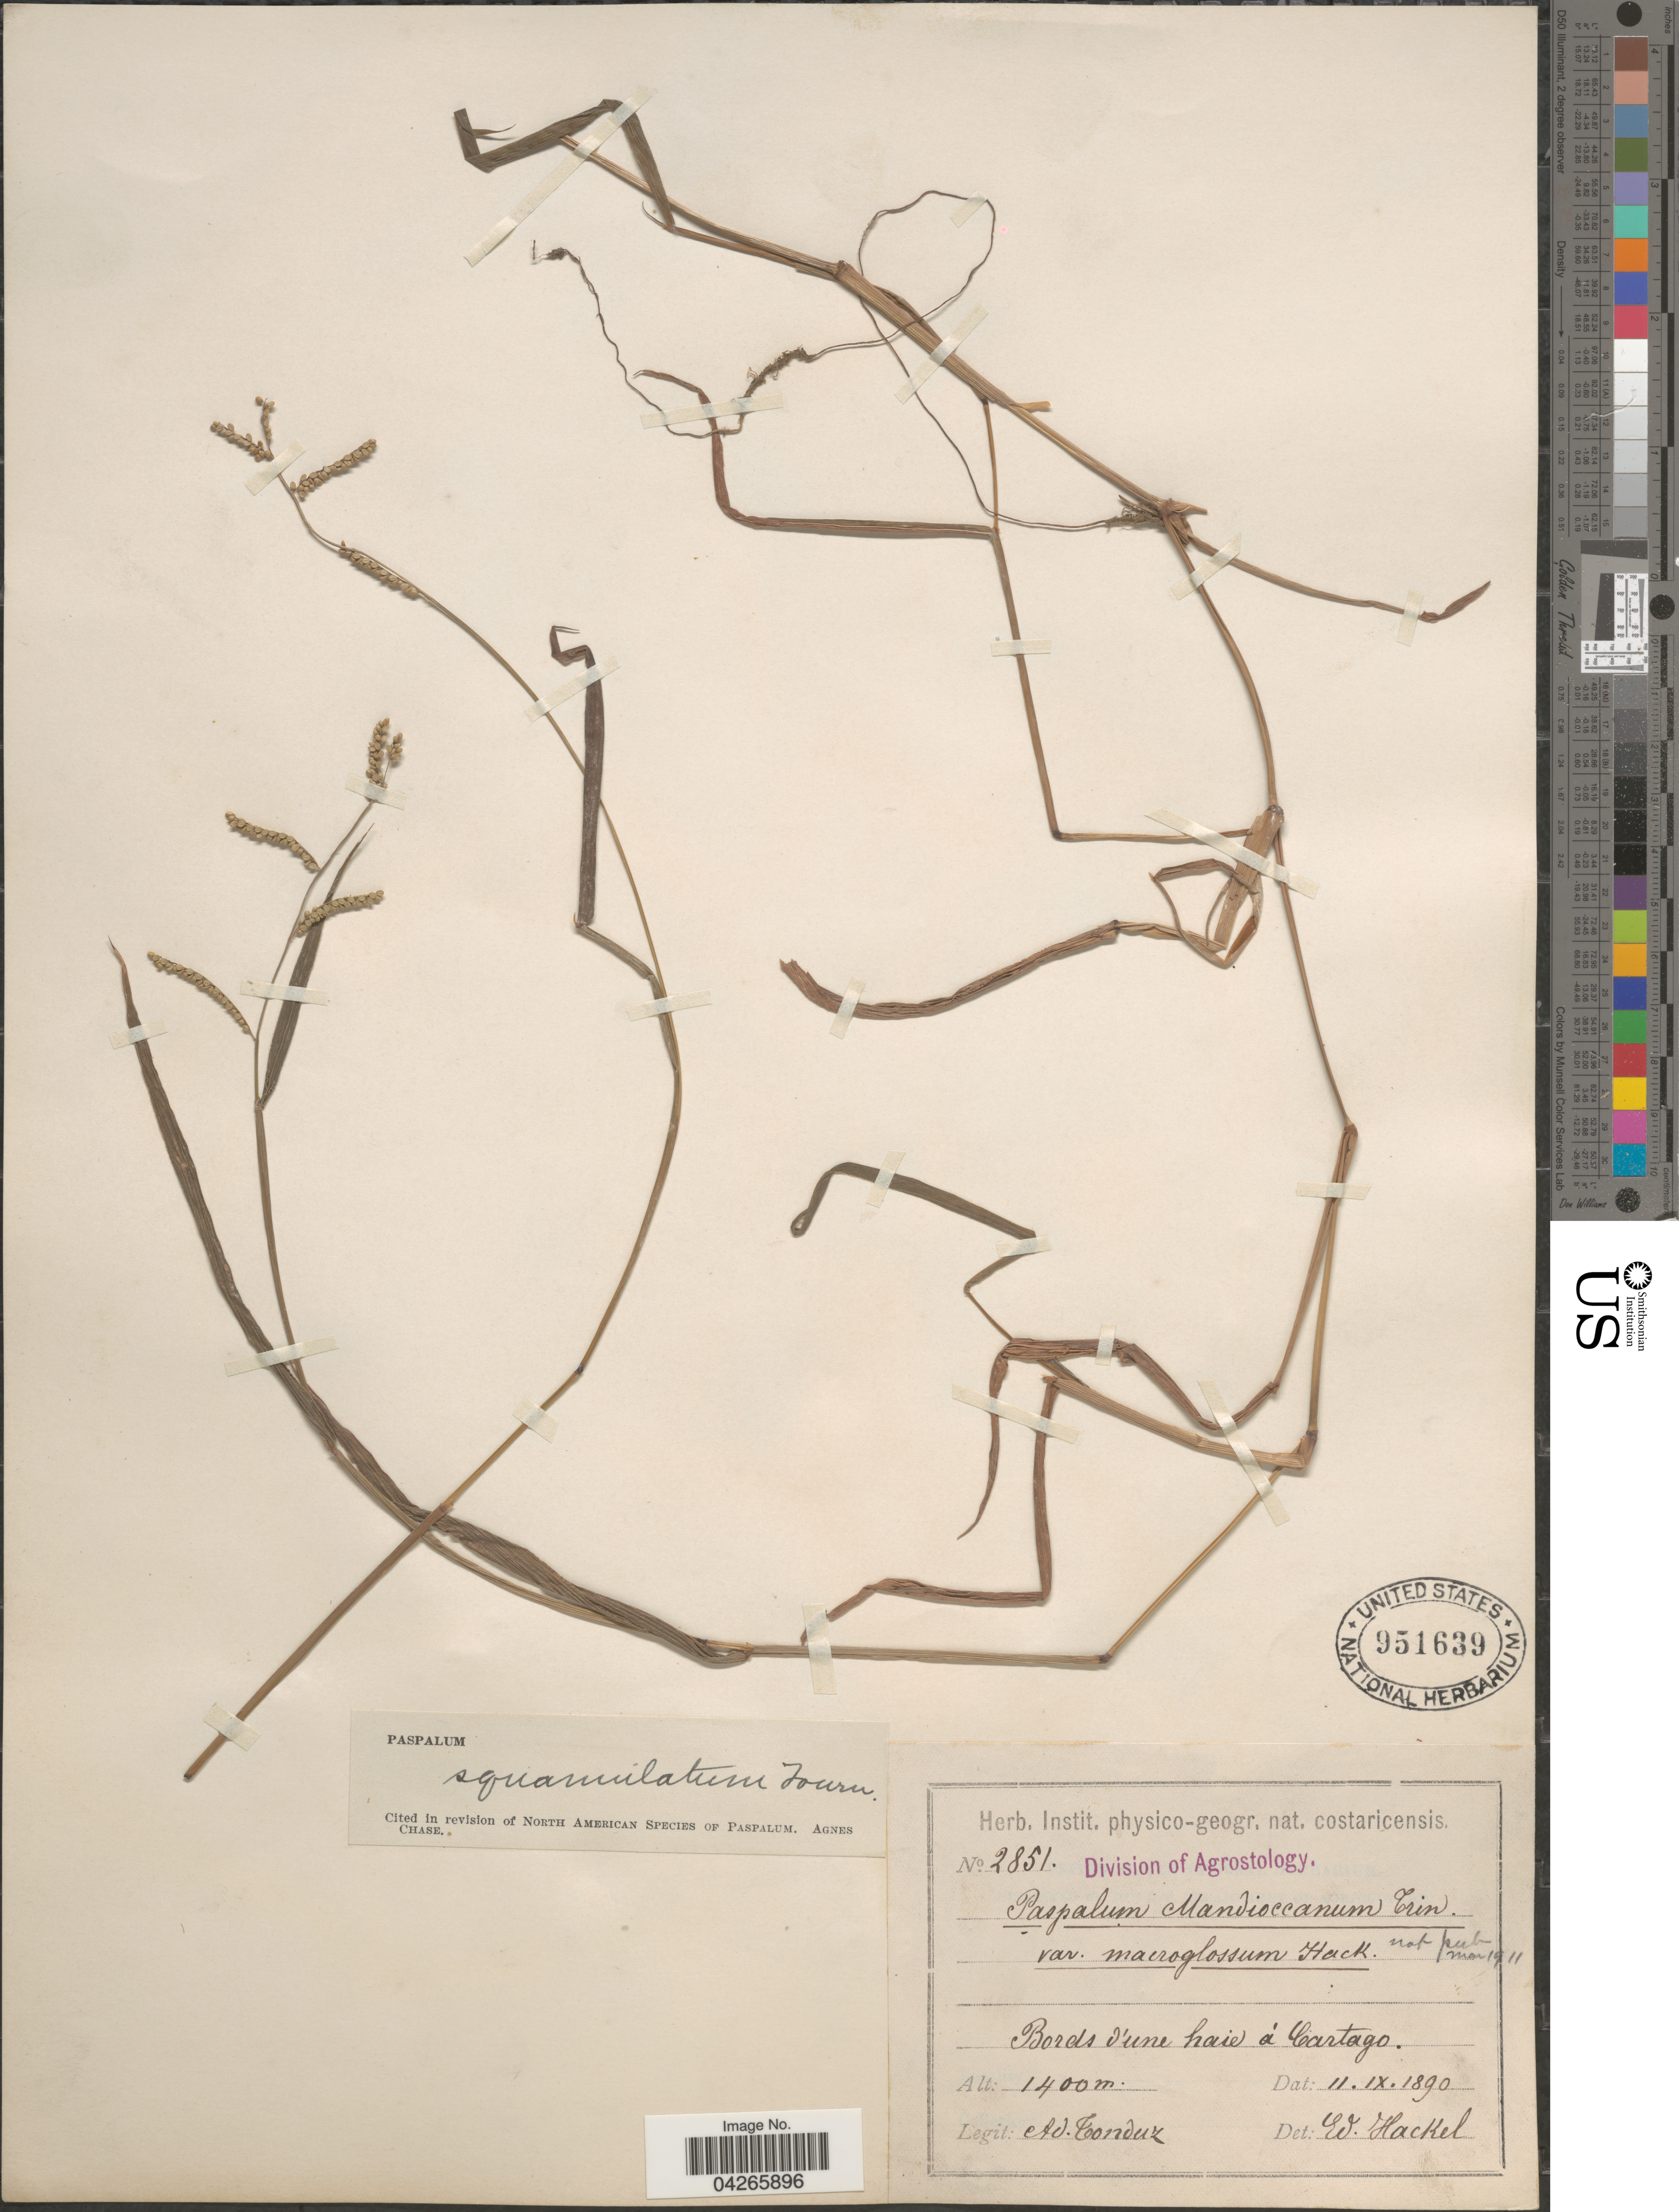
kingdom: Plantae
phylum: Tracheophyta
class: Liliopsida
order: Poales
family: Poaceae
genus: Paspalum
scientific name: Paspalum squamulatum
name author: E. Fourn.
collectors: A. Tonduz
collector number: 2851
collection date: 1890-09-11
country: Costa Rica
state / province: Cartago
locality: Bords d'une haie à Cartago.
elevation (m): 1400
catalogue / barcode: US 951639